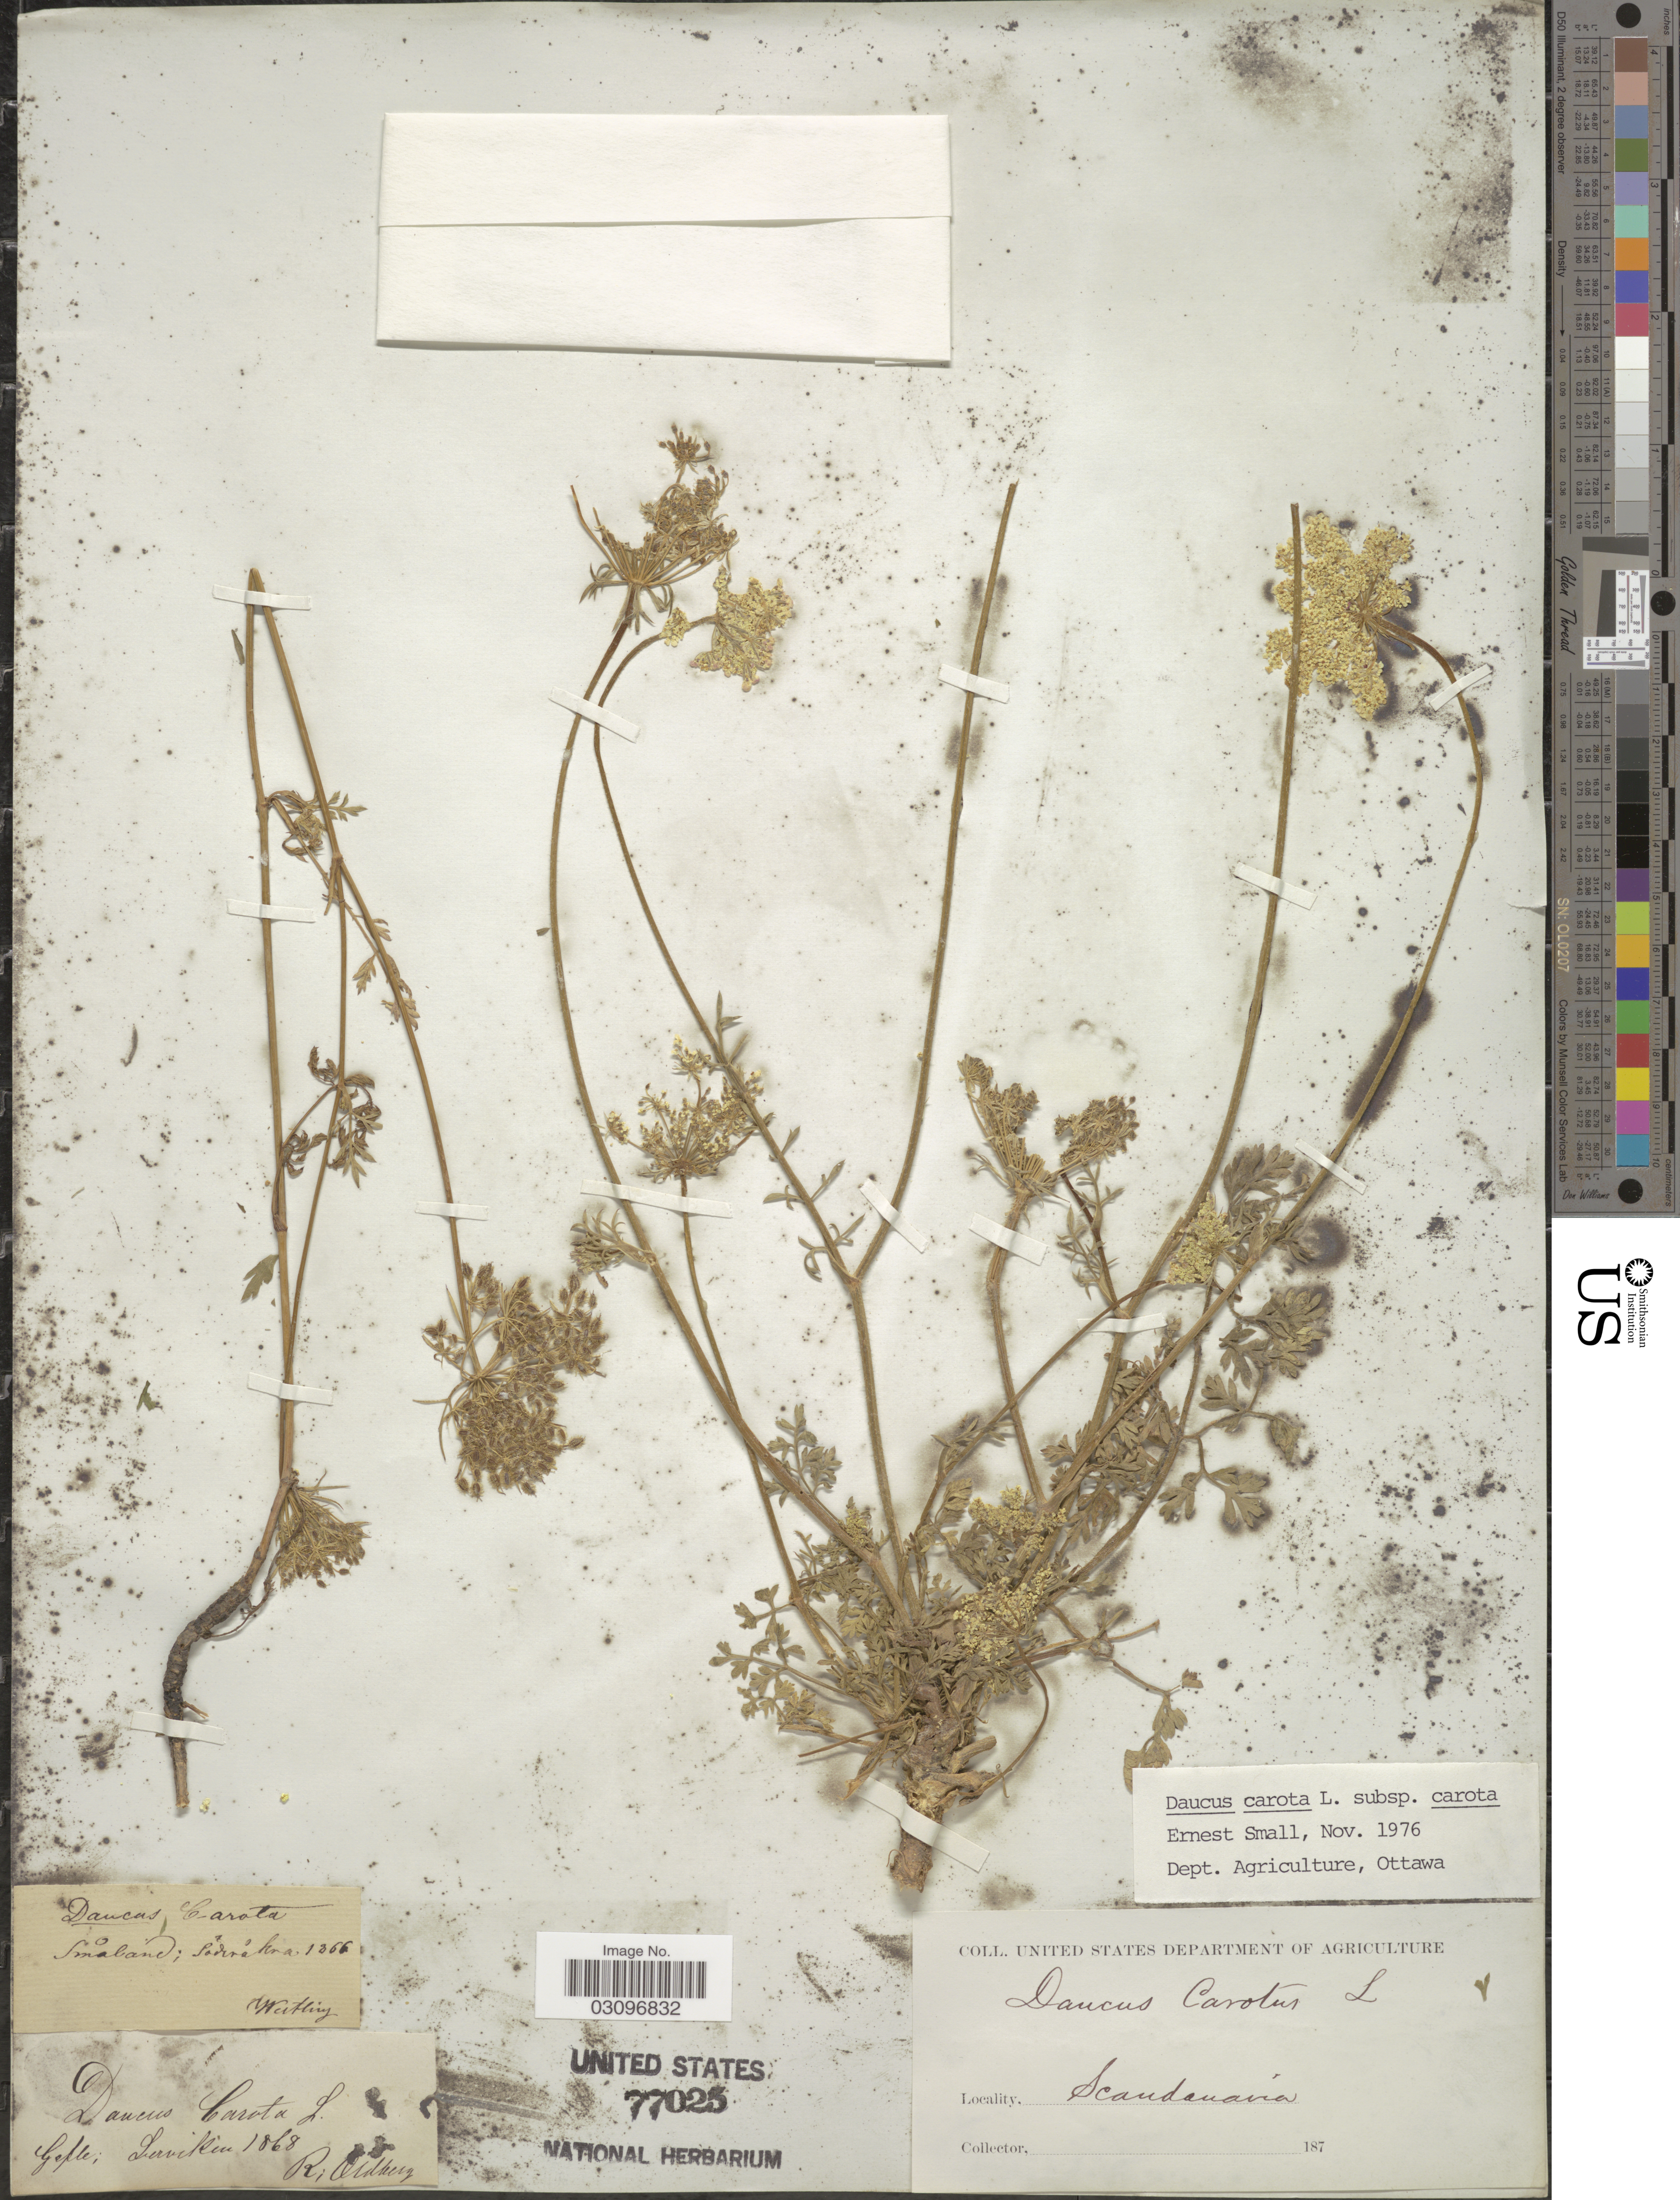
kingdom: Plantae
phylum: Tracheophyta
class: Magnoliopsida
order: Apiales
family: Apiaceae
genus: Daucus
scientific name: Daucus carota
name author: L.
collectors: R. Westling & R. Oldberg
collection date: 1866/1868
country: Sweden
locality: Gefle: Lervikin. Scandanavia. Småland, Söderåkra.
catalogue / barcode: US 77025